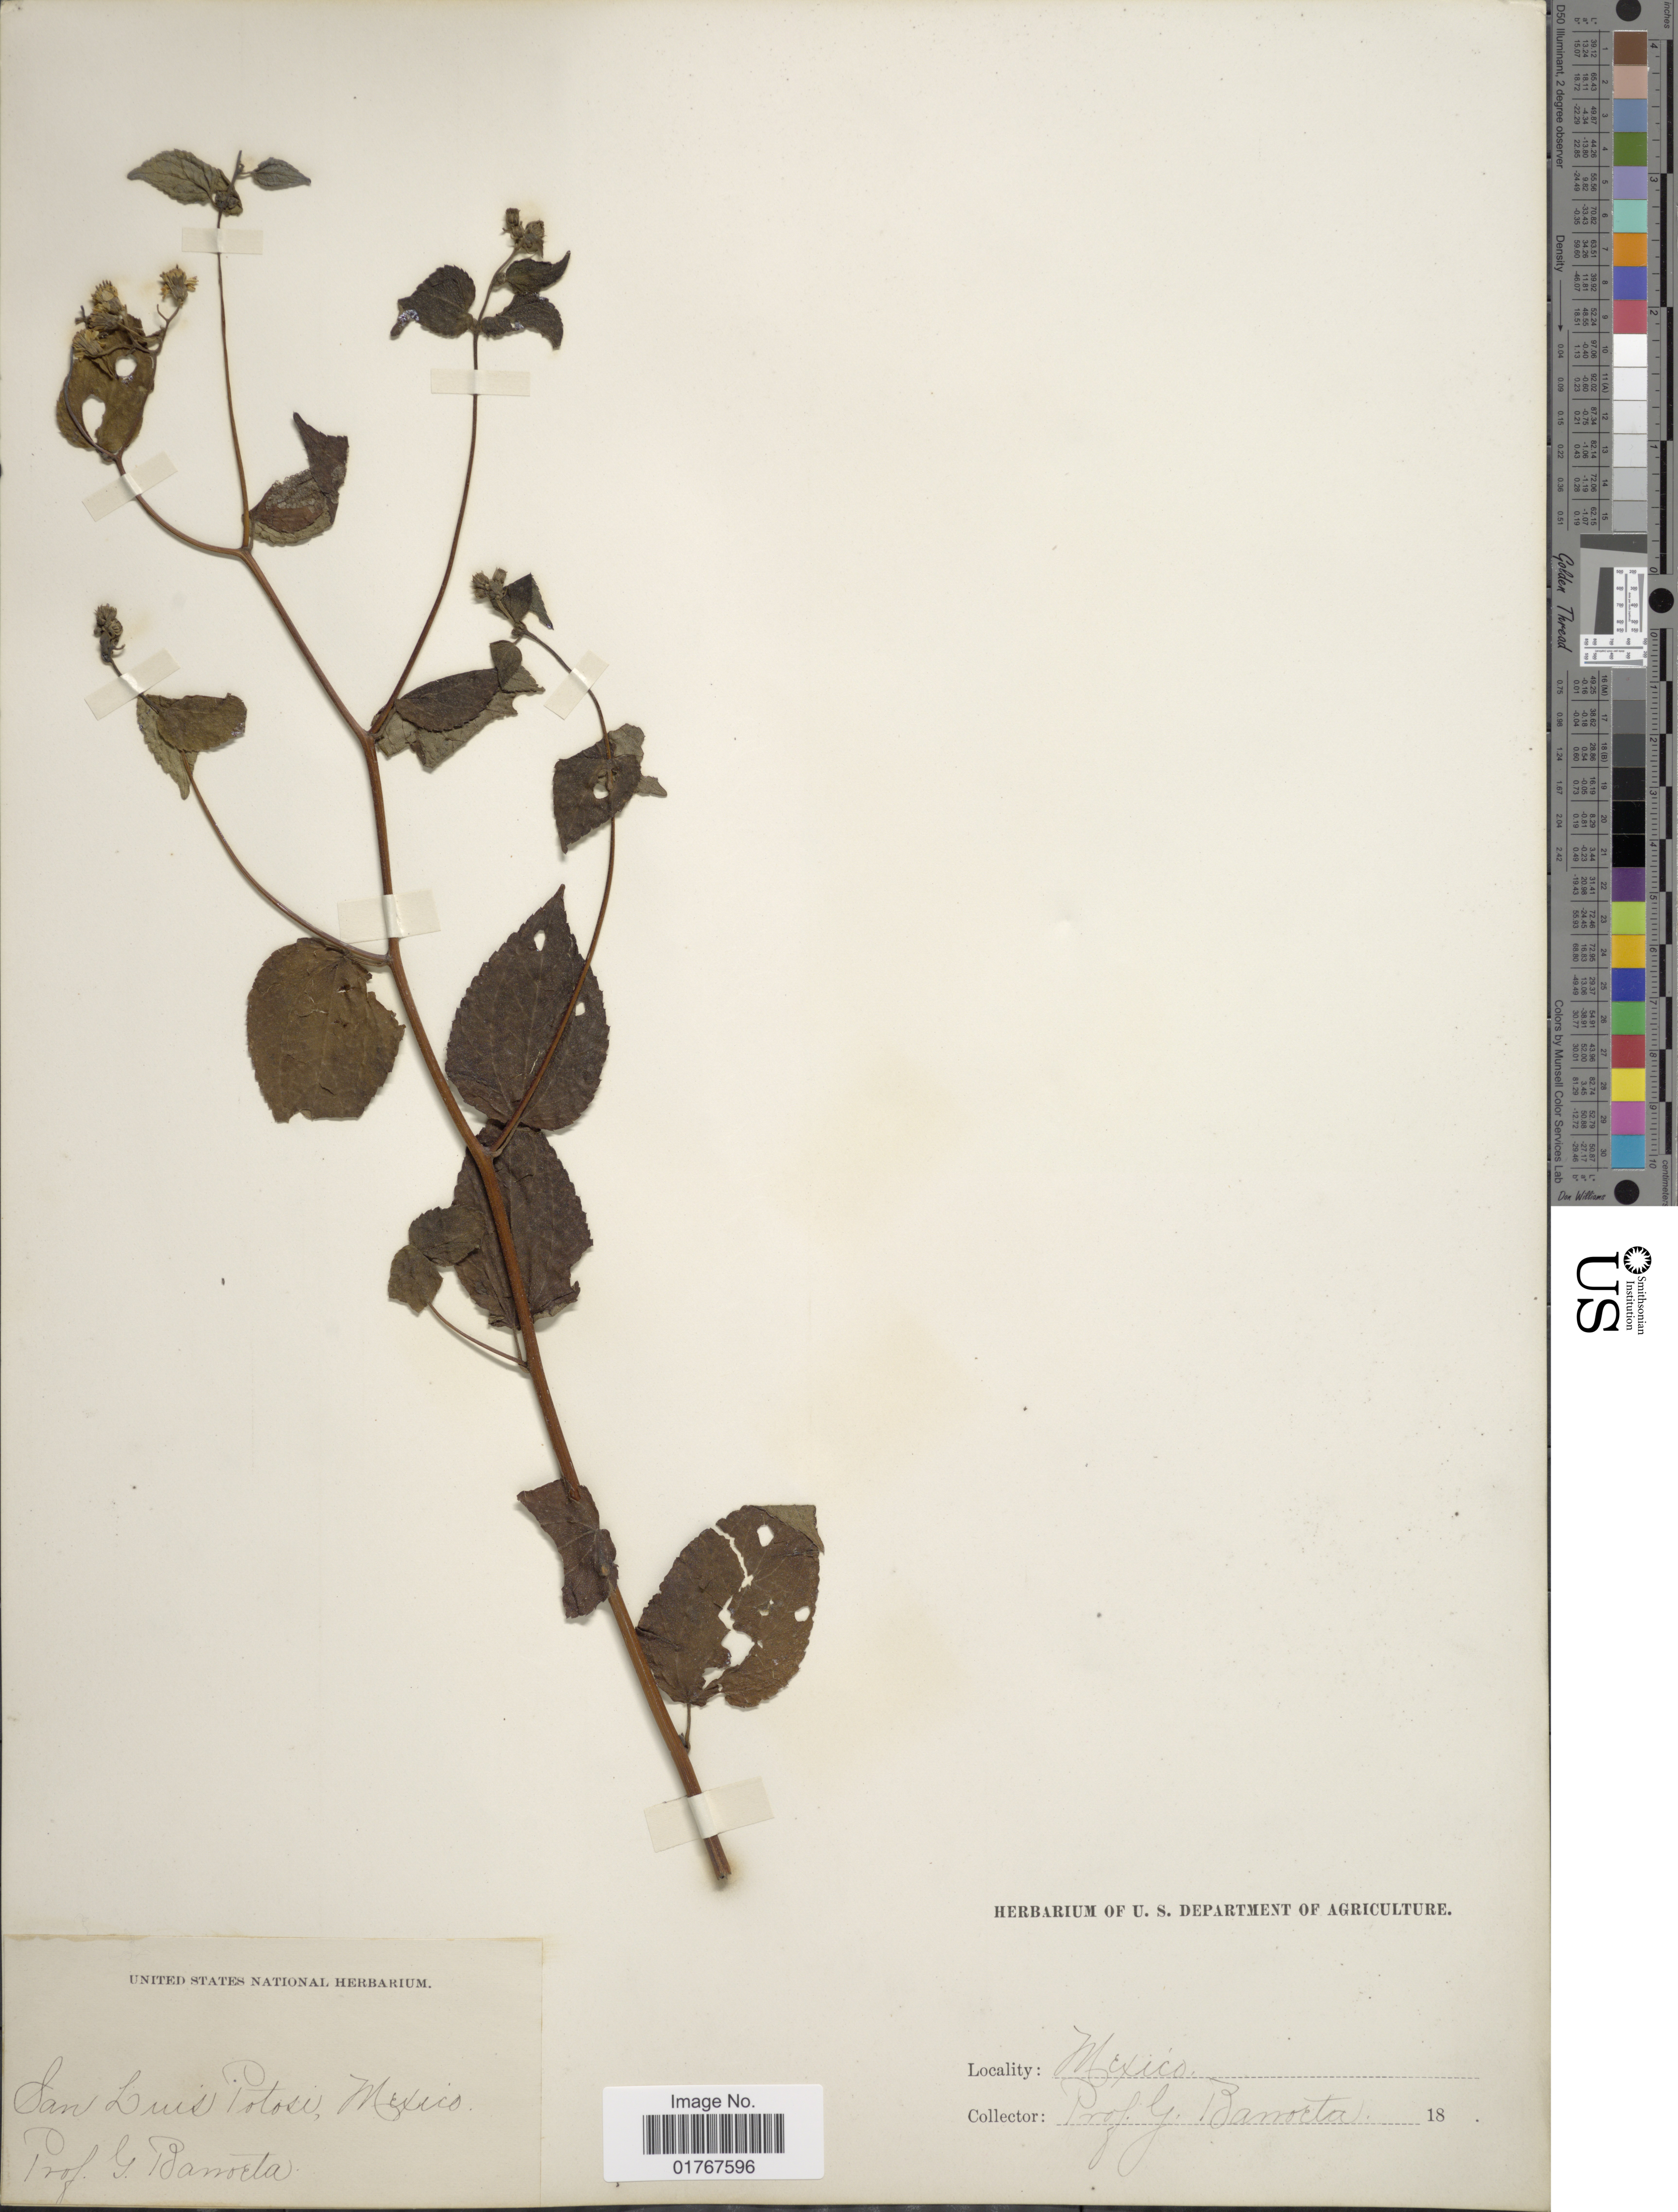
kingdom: Plantae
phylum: Tracheophyta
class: Magnoliopsida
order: Asterales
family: Asteraceae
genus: Viguiera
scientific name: Viguiera cordata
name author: (Hook. & Arn.) D'Arcy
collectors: G. Barroeta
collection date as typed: Transcribed d/m/y: //18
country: Mexico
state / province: San Luis Potosí